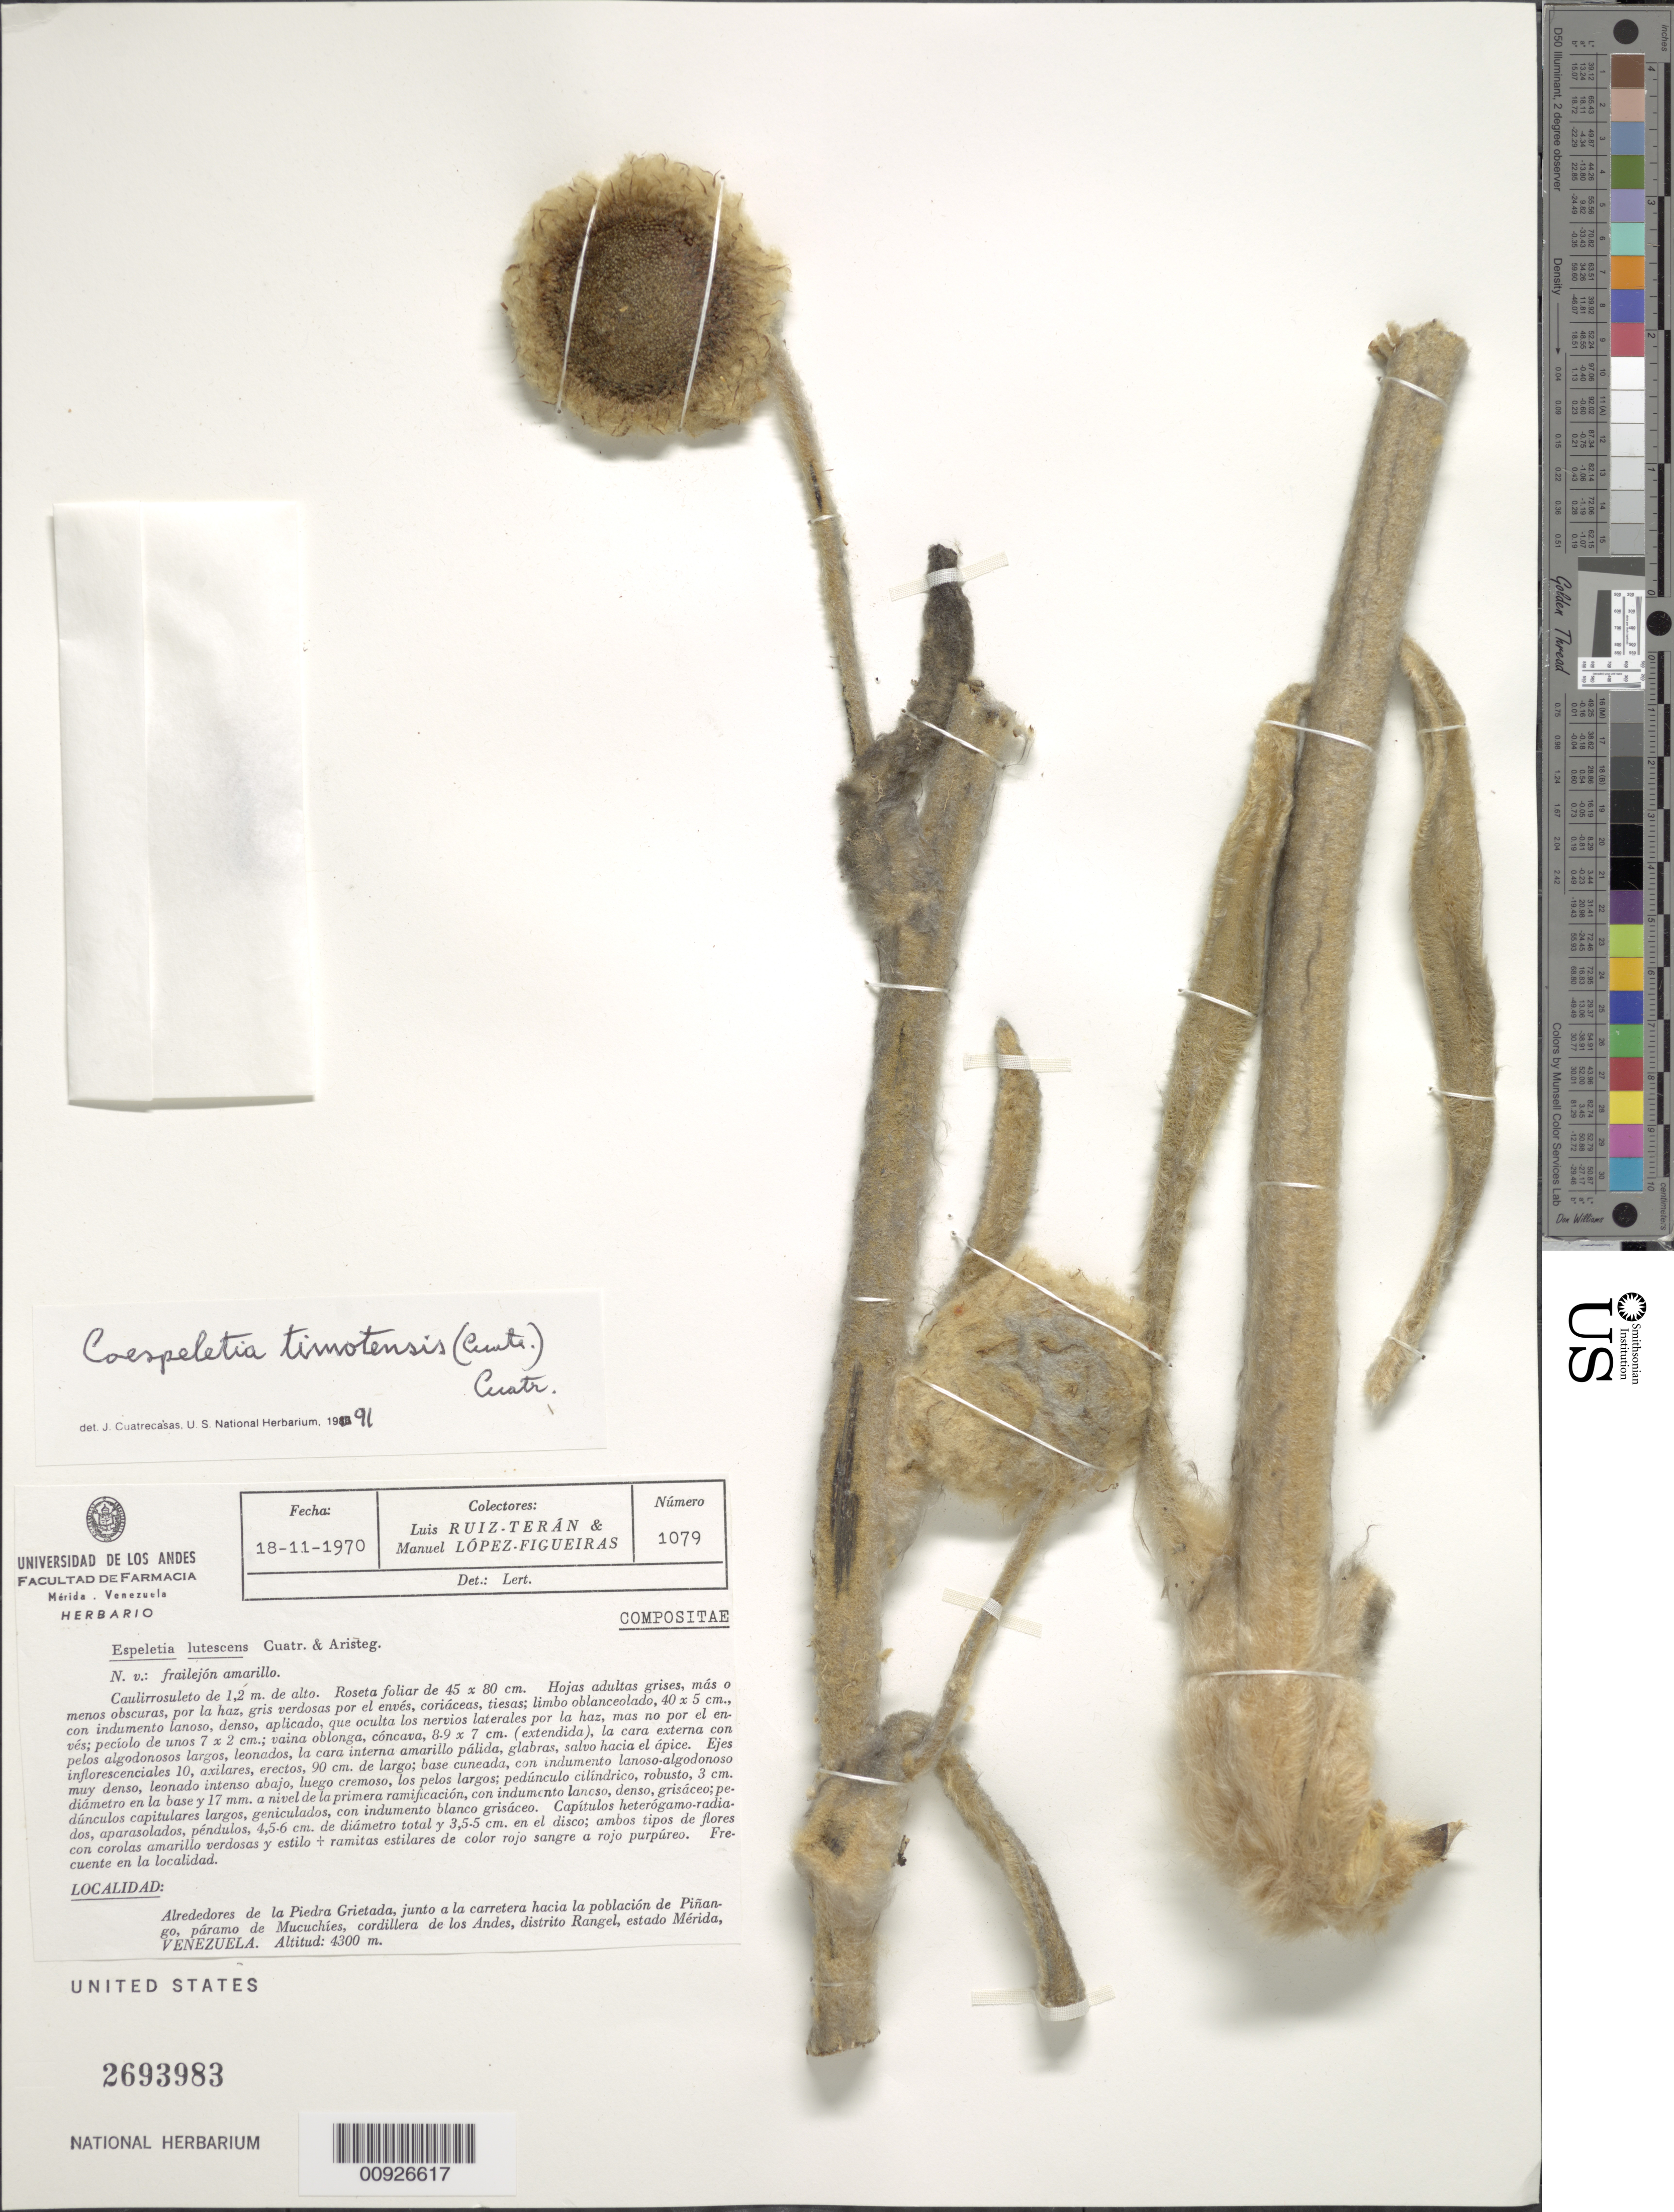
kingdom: Plantae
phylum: Tracheophyta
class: Magnoliopsida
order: Asterales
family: Asteraceae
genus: Coespeletia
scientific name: Coespeletia timotensis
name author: (Cuatrec.) Cuatrec.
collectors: L. E. Ruíz-Terán & M. López Figueiras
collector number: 1079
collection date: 1970-11-18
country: Venezuela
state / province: Mérida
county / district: Rangel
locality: P. de Mucuchíes. Alrededor de la Piedra Grietada, junto a la carretera hacia la población de Piñango.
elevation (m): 4300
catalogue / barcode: US 2693983